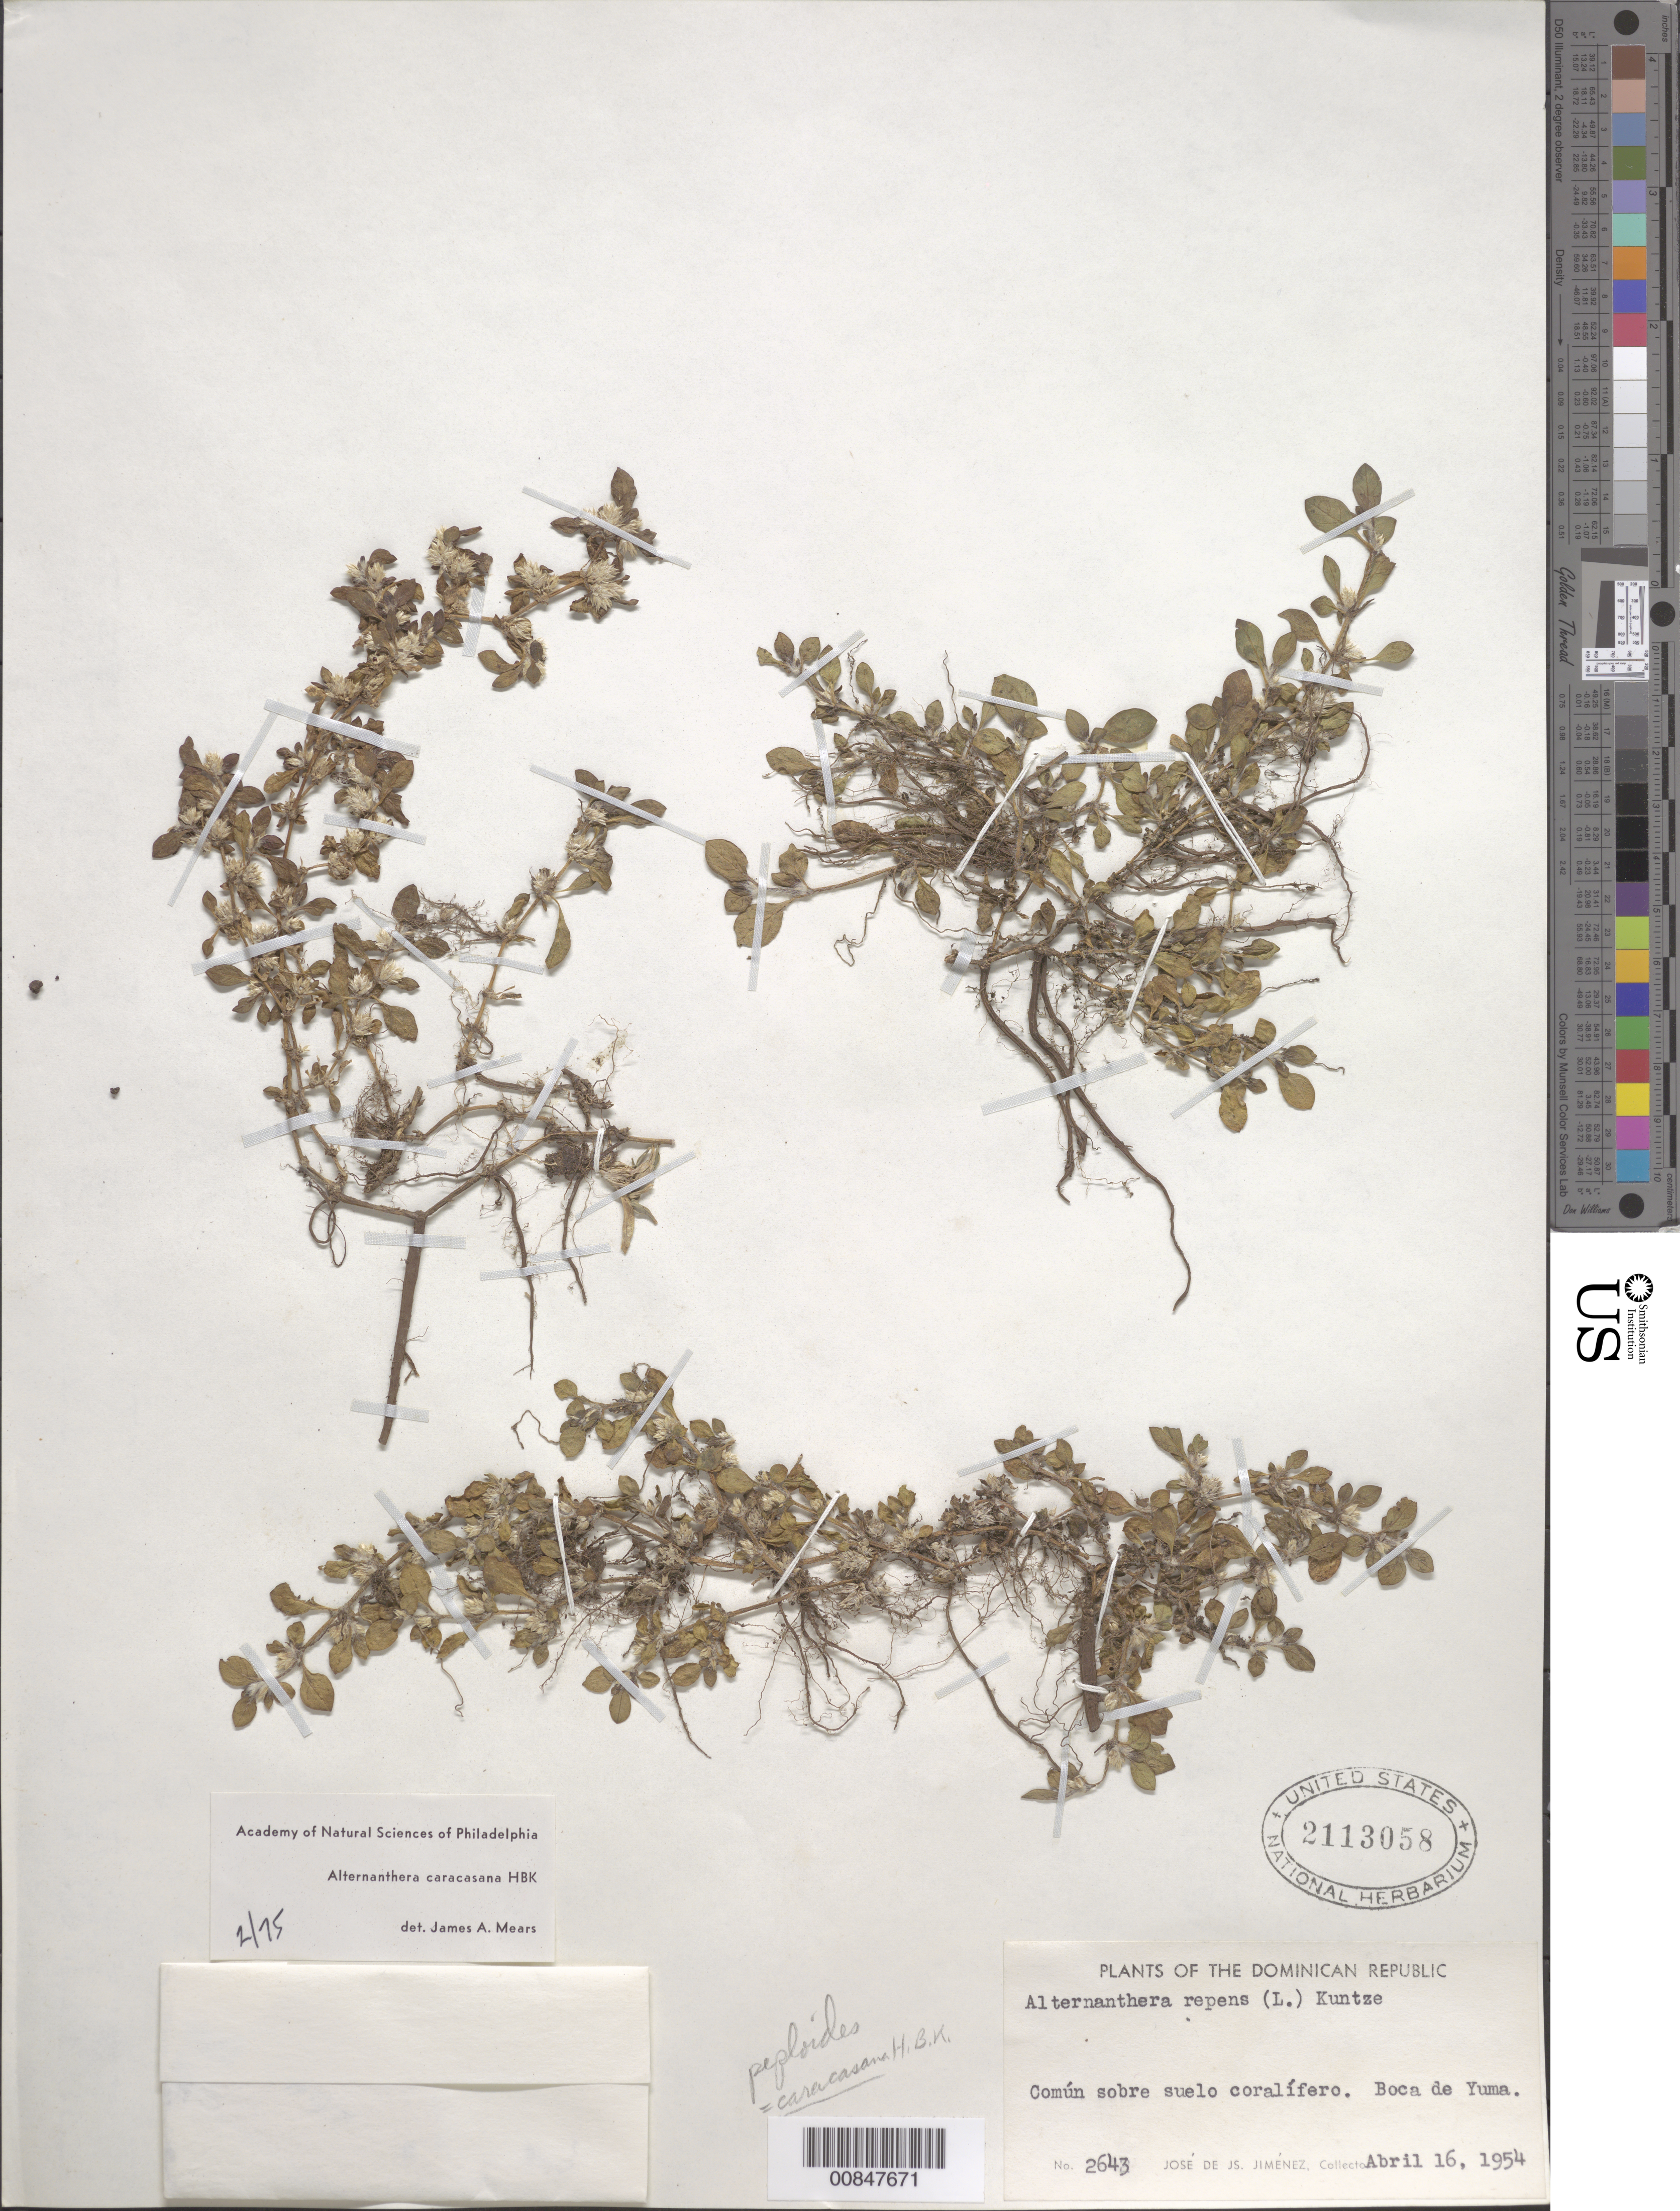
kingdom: Plantae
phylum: Tracheophyta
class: Magnoliopsida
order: Caryophyllales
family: Amaranthaceae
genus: Alternanthera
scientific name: Alternanthera caracasana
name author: Kunth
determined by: Mears, J. A., (PH), Academy of Natural Sciences of Philadelphia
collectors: J. J. Jiménez Almonte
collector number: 2643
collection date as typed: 16 Apr 1954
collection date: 1954-04-16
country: Dominican Republic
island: Hispaniola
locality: Boca de Yuma.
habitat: Común sobre suelo coralífero.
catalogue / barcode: US 2113058